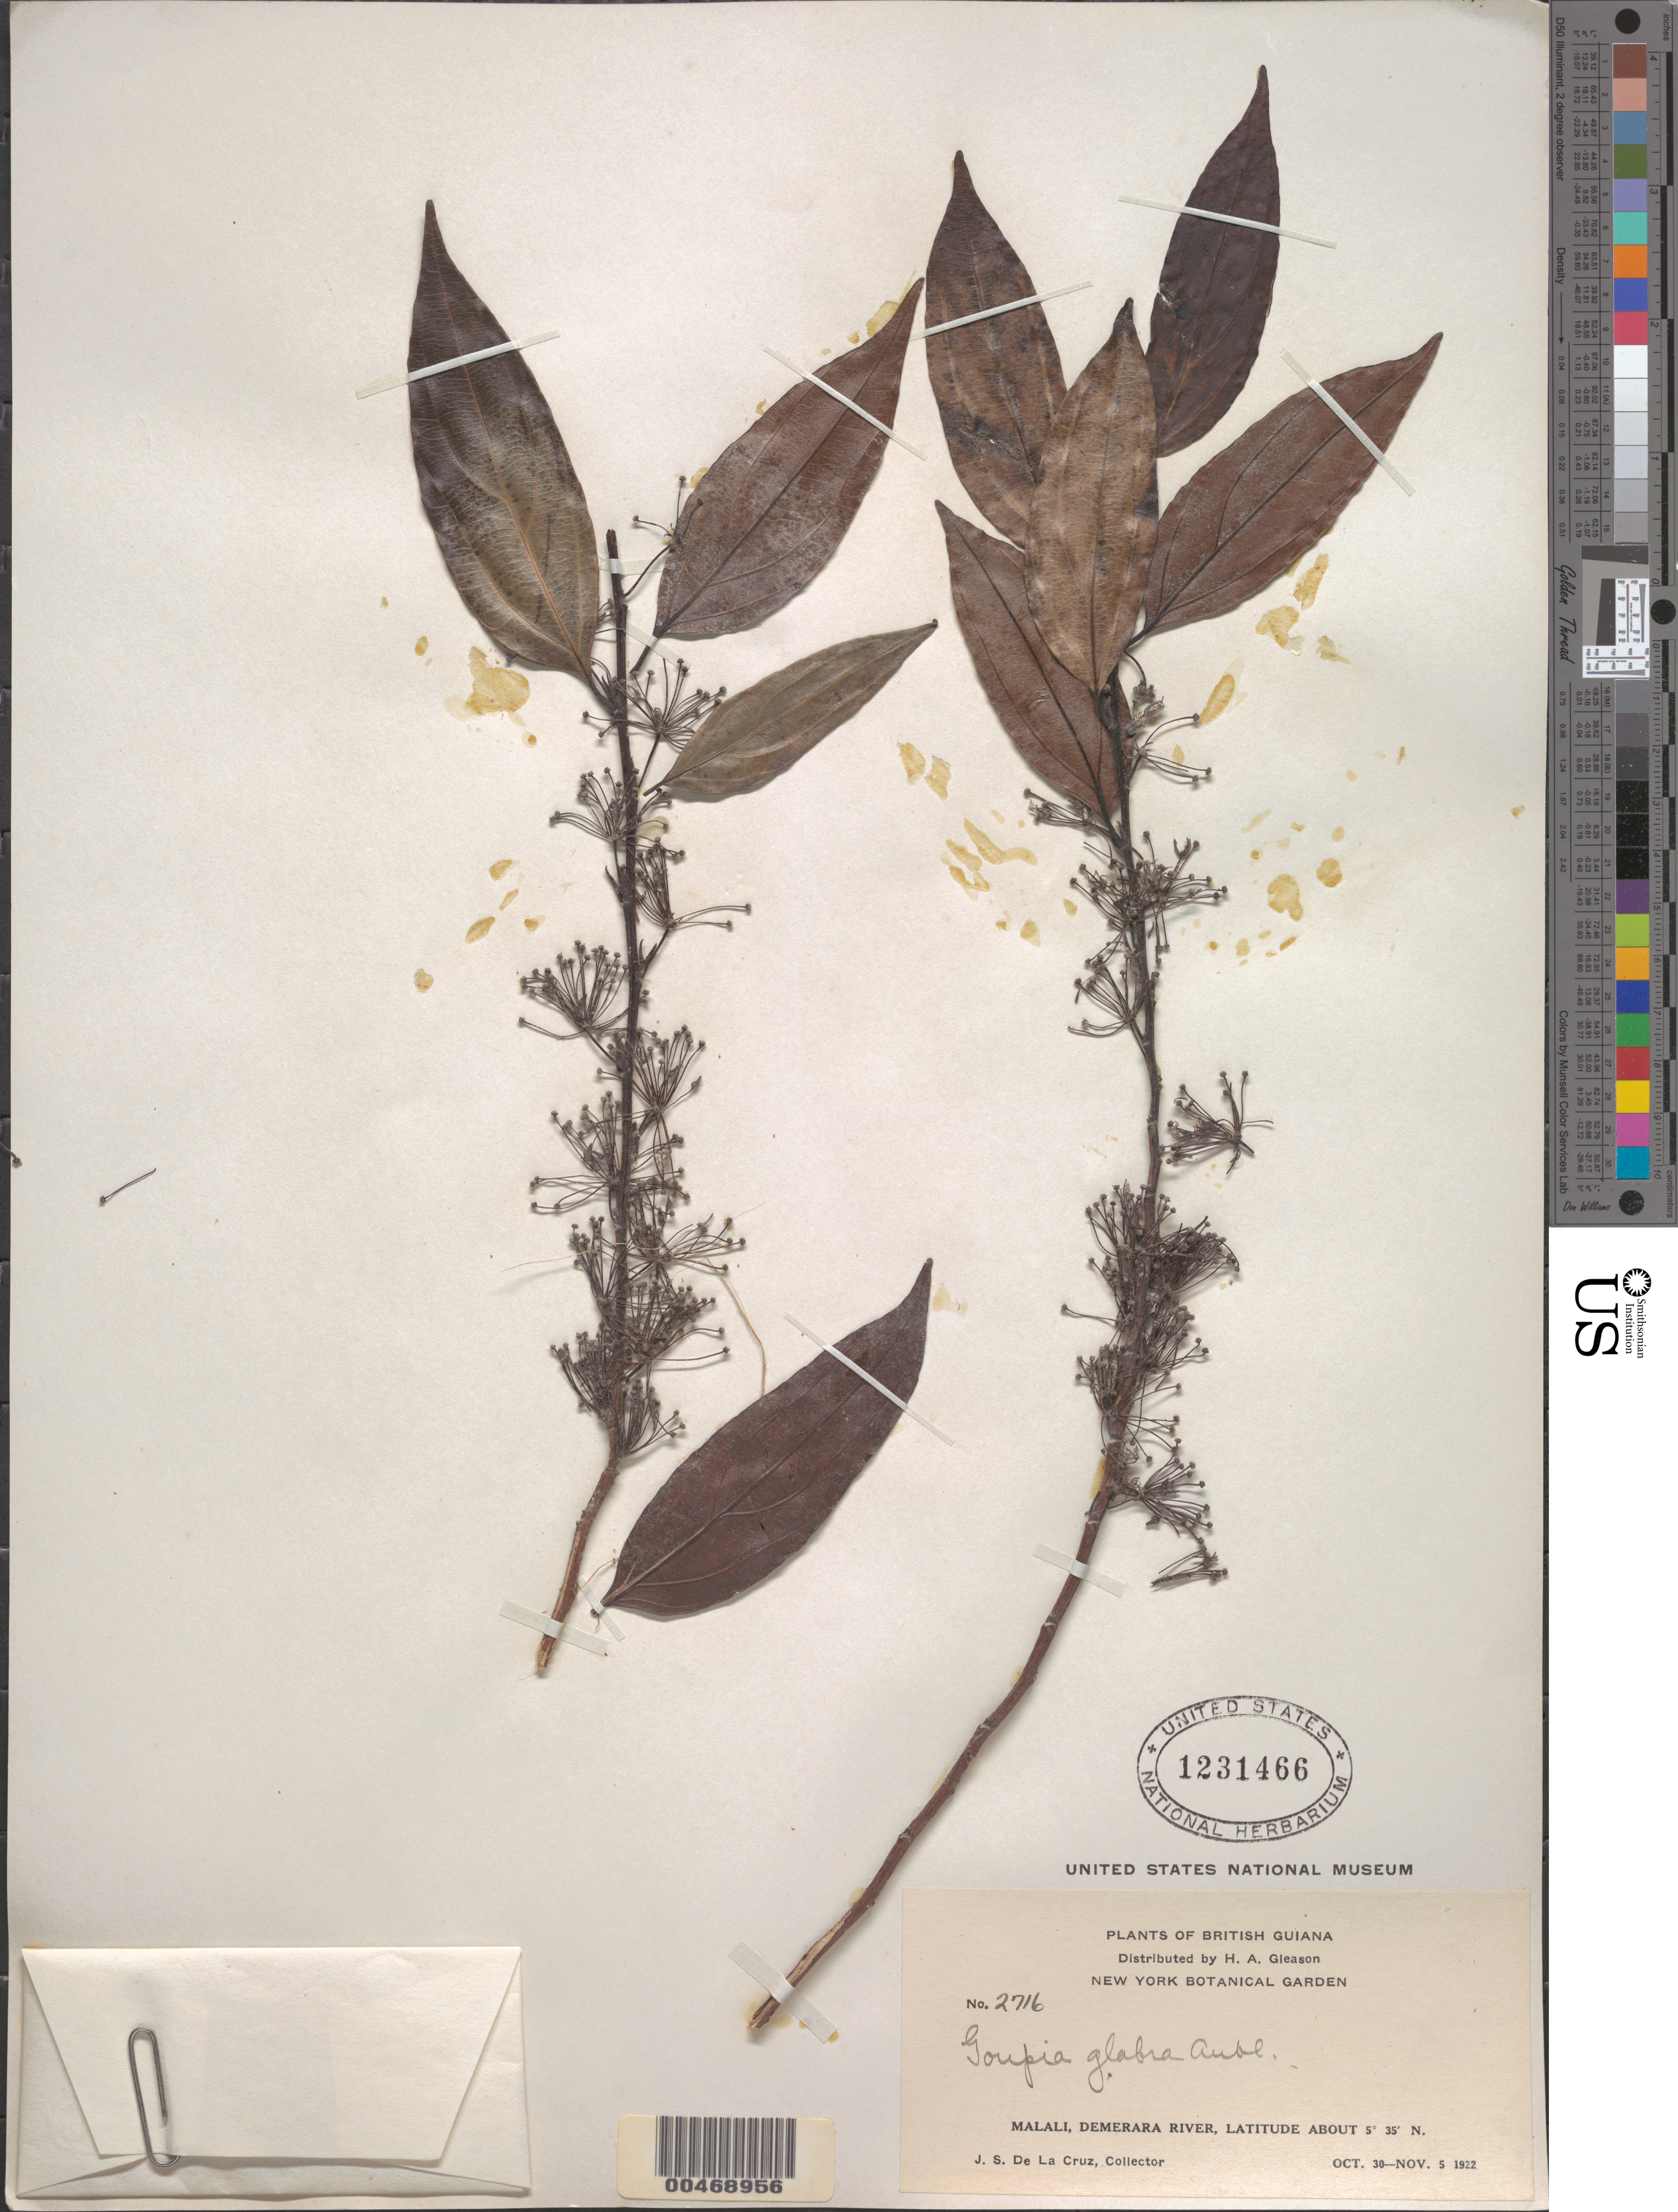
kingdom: Plantae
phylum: Tracheophyta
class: Magnoliopsida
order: Malpighiales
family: Goupiaceae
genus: Goupia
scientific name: Goupia glabra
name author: Aubl.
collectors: J. S. de la Cruz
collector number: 2716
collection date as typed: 30-Oct-22 to 5-Nov-22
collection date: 1922-10-30/1922-11-05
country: Guyana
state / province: U. Demerara-Berbice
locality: Malali, Demerara R.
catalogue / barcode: US 1231466